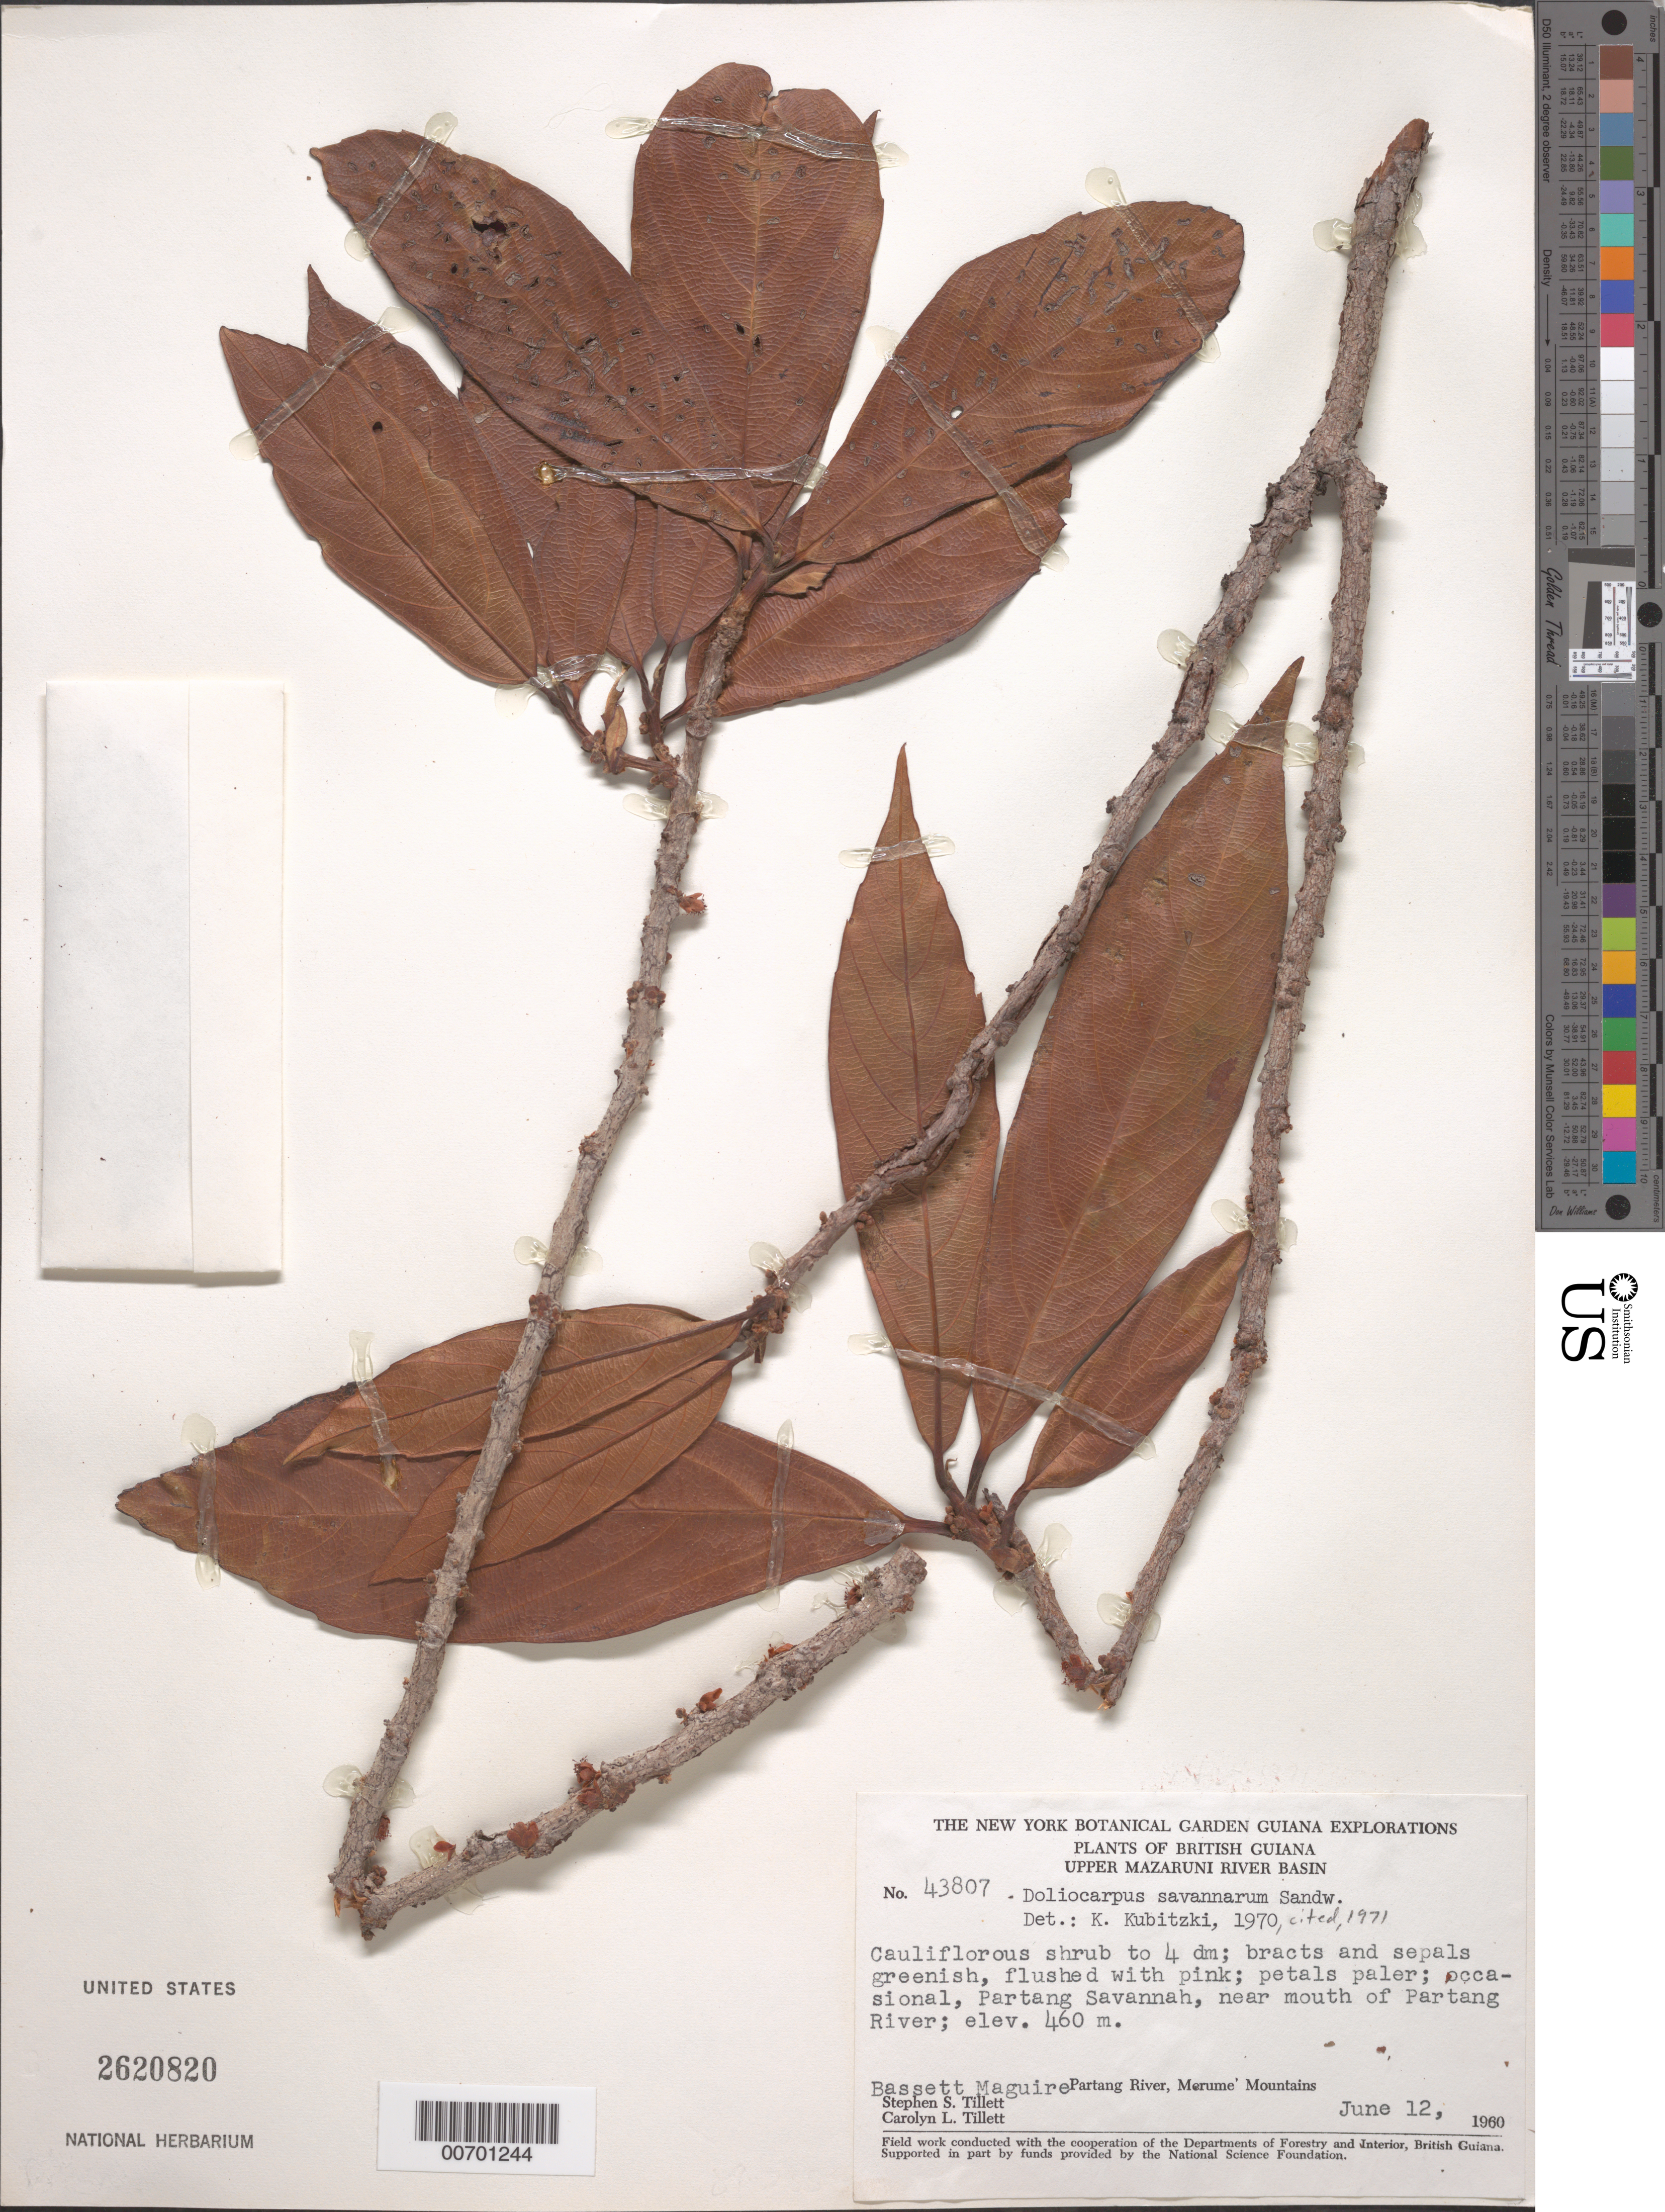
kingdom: Plantae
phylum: Tracheophyta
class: Magnoliopsida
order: Dilleniales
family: Dilleniaceae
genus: Doliocarpus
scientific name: Doliocarpus savannarum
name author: Sandwith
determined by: Kubitzki, Klaus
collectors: B. Maguire, S. S. Tillett & C. L. Tillett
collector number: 43807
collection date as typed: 12-Jun-60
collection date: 1960-06-12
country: Guyana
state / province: Cuyuni-Mazaruni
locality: Partang Savanna, near mouth of Partang River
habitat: Savanna near mouth of river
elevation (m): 460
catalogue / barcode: US 2620820